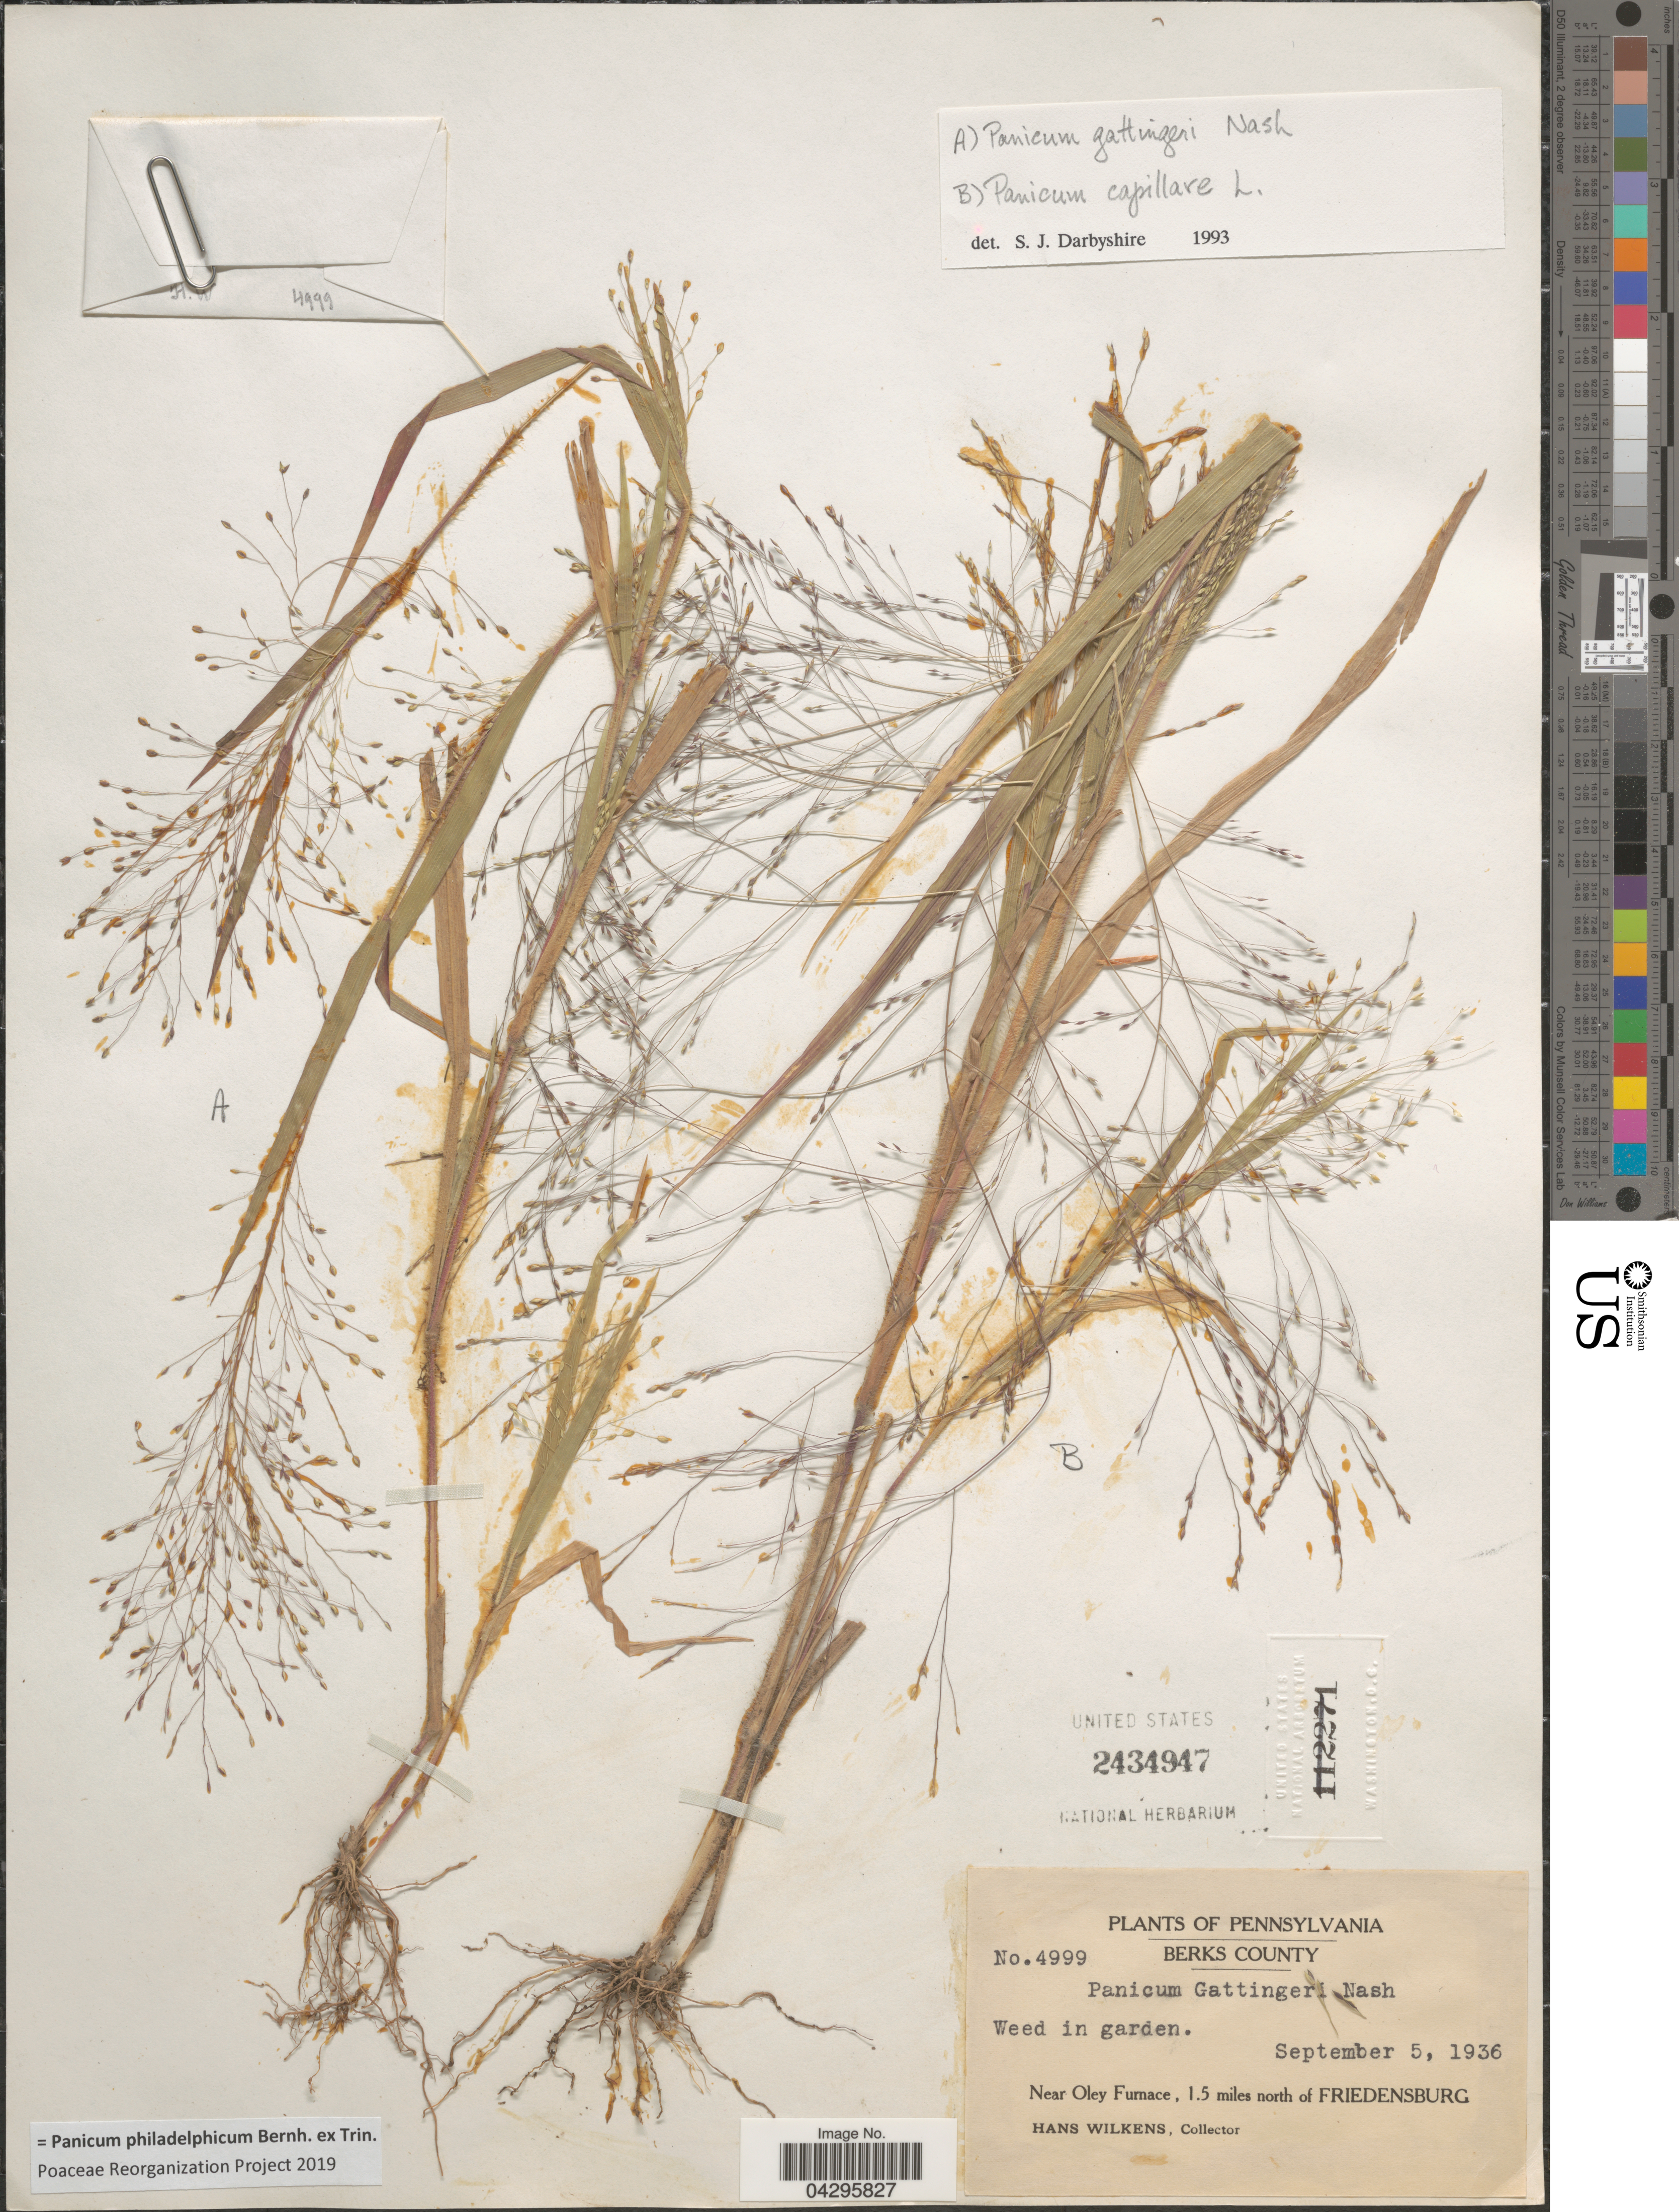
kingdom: Plantae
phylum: Tracheophyta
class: Liliopsida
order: Poales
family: Poaceae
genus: Panicum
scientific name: Panicum philadelphicum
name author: Bernh. ex Trin.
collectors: H. Wilkens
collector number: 4999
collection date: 1936-09-05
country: United States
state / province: Pennsylvania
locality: Berks County. Weed in garden. Near Oley Furnace, 1.5 miles north of Friedensburg.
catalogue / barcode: US 2434947